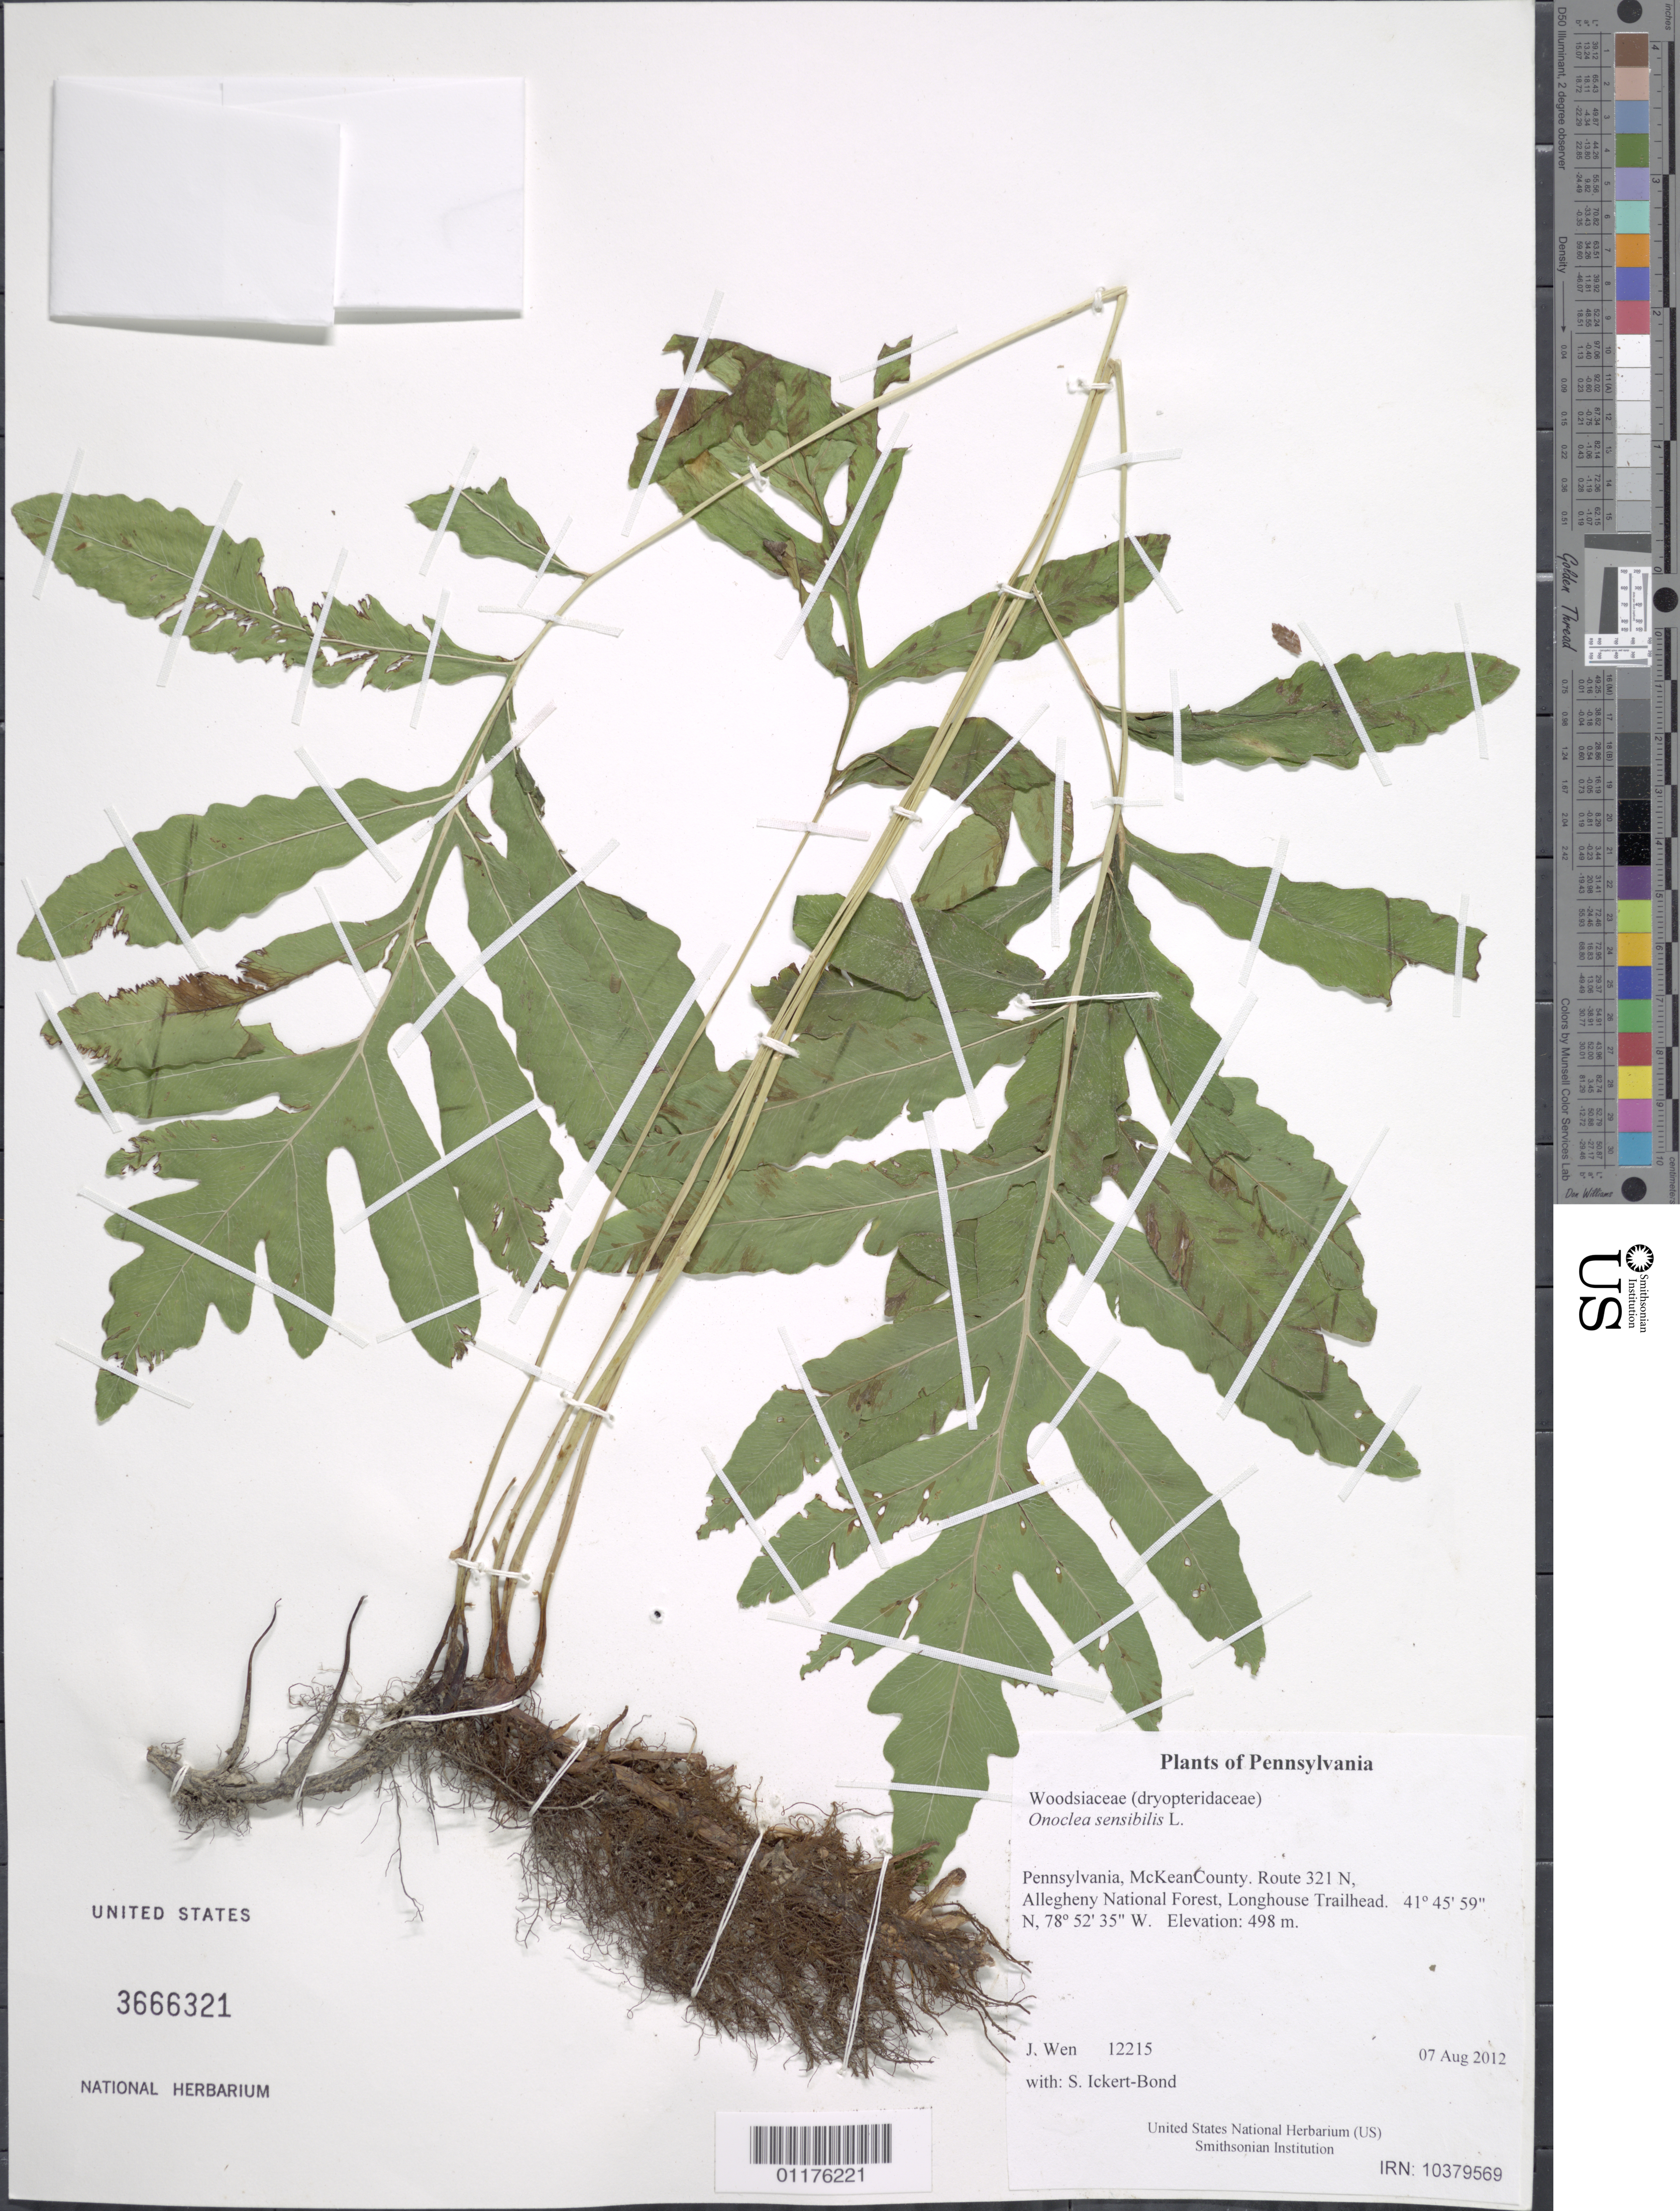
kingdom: Plantae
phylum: Tracheophyta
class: Polypodiopsida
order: Polypodiales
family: Onocleaceae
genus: Onoclea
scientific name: Onoclea sensibilis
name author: L.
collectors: J. Wen & S. Ickert-Bond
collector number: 12215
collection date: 2012-08-07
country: United States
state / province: Pennsylvania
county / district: McKeanCounty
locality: Route 321 N, Allegheny National Forest, Longhouse Trailhead.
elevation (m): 498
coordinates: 41 45.985 N, 78 52.589 W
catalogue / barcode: US 3666321